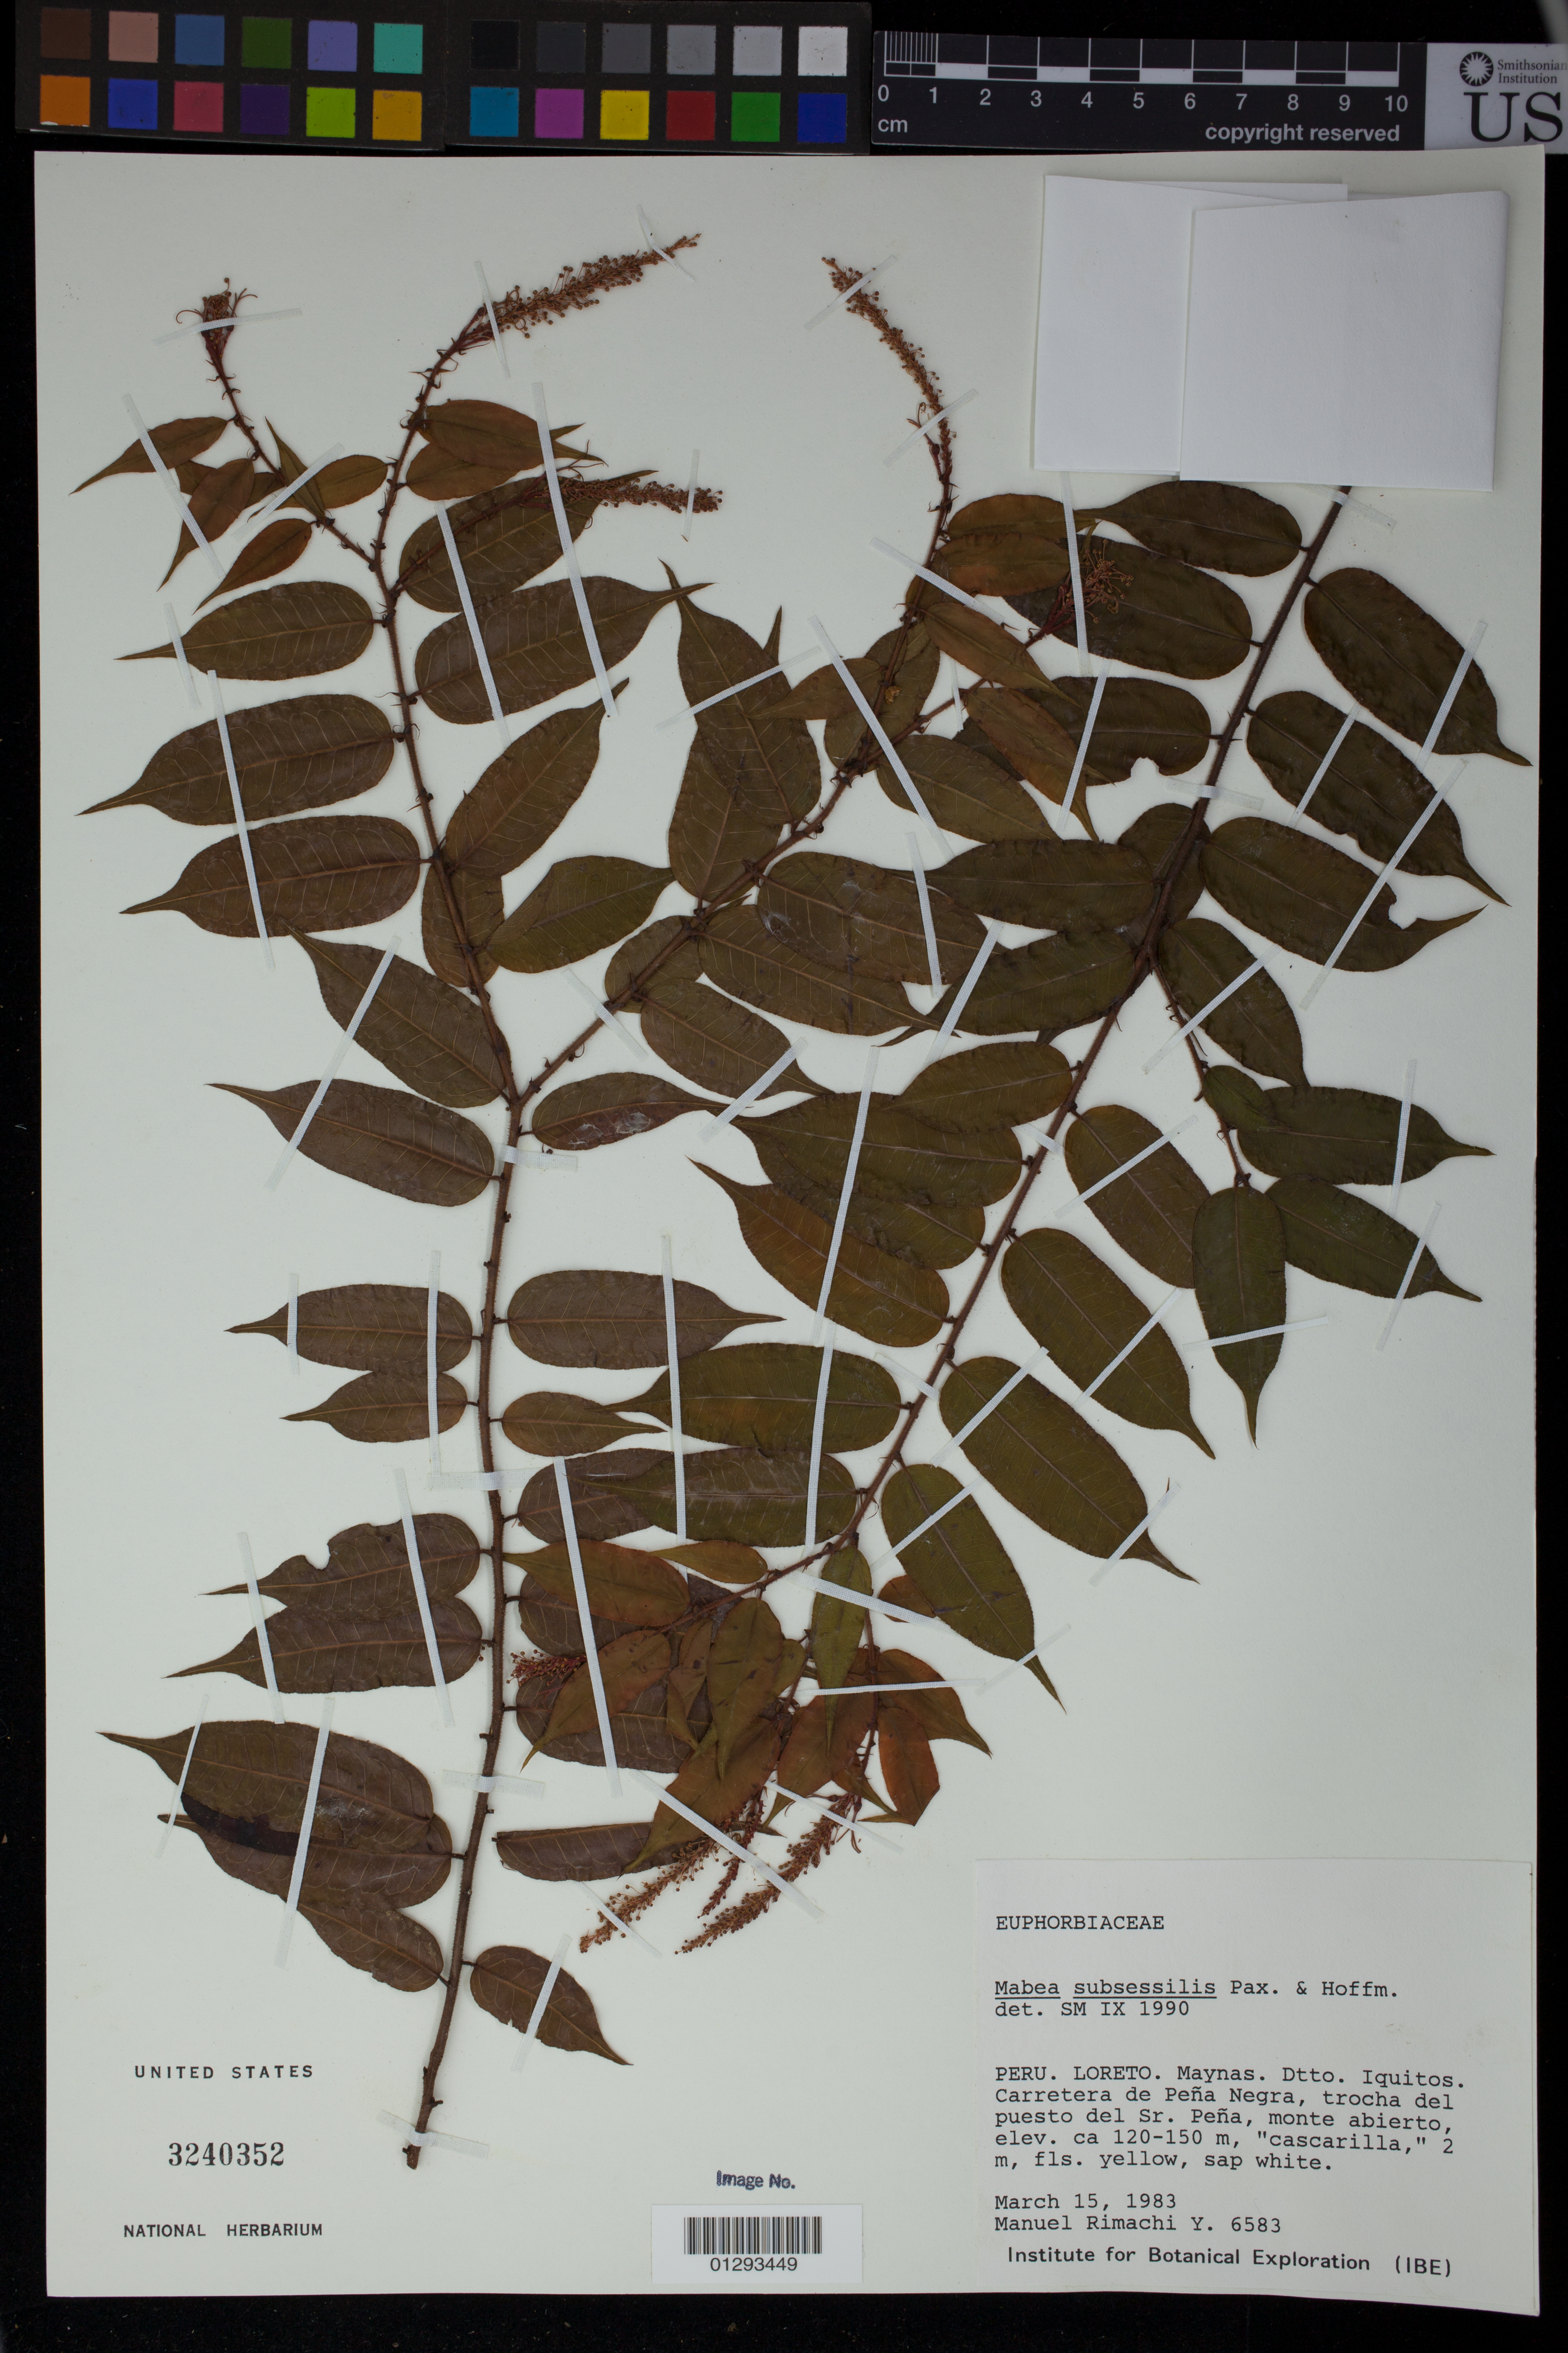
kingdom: Plantae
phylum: Tracheophyta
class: Magnoliopsida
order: Malpighiales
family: Euphorbiaceae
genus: Mabea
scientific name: Mabea subsessilis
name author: Pax & K. Hoffm.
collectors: M. Rimachi Y.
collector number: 6583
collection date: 1983-03-15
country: Peru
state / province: Loreto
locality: Maynas. Dtto. Iquitos. Carretera de Pena Negra, trocha del puesto del Sr. Peña, monte abierto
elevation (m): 120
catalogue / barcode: US 3240352